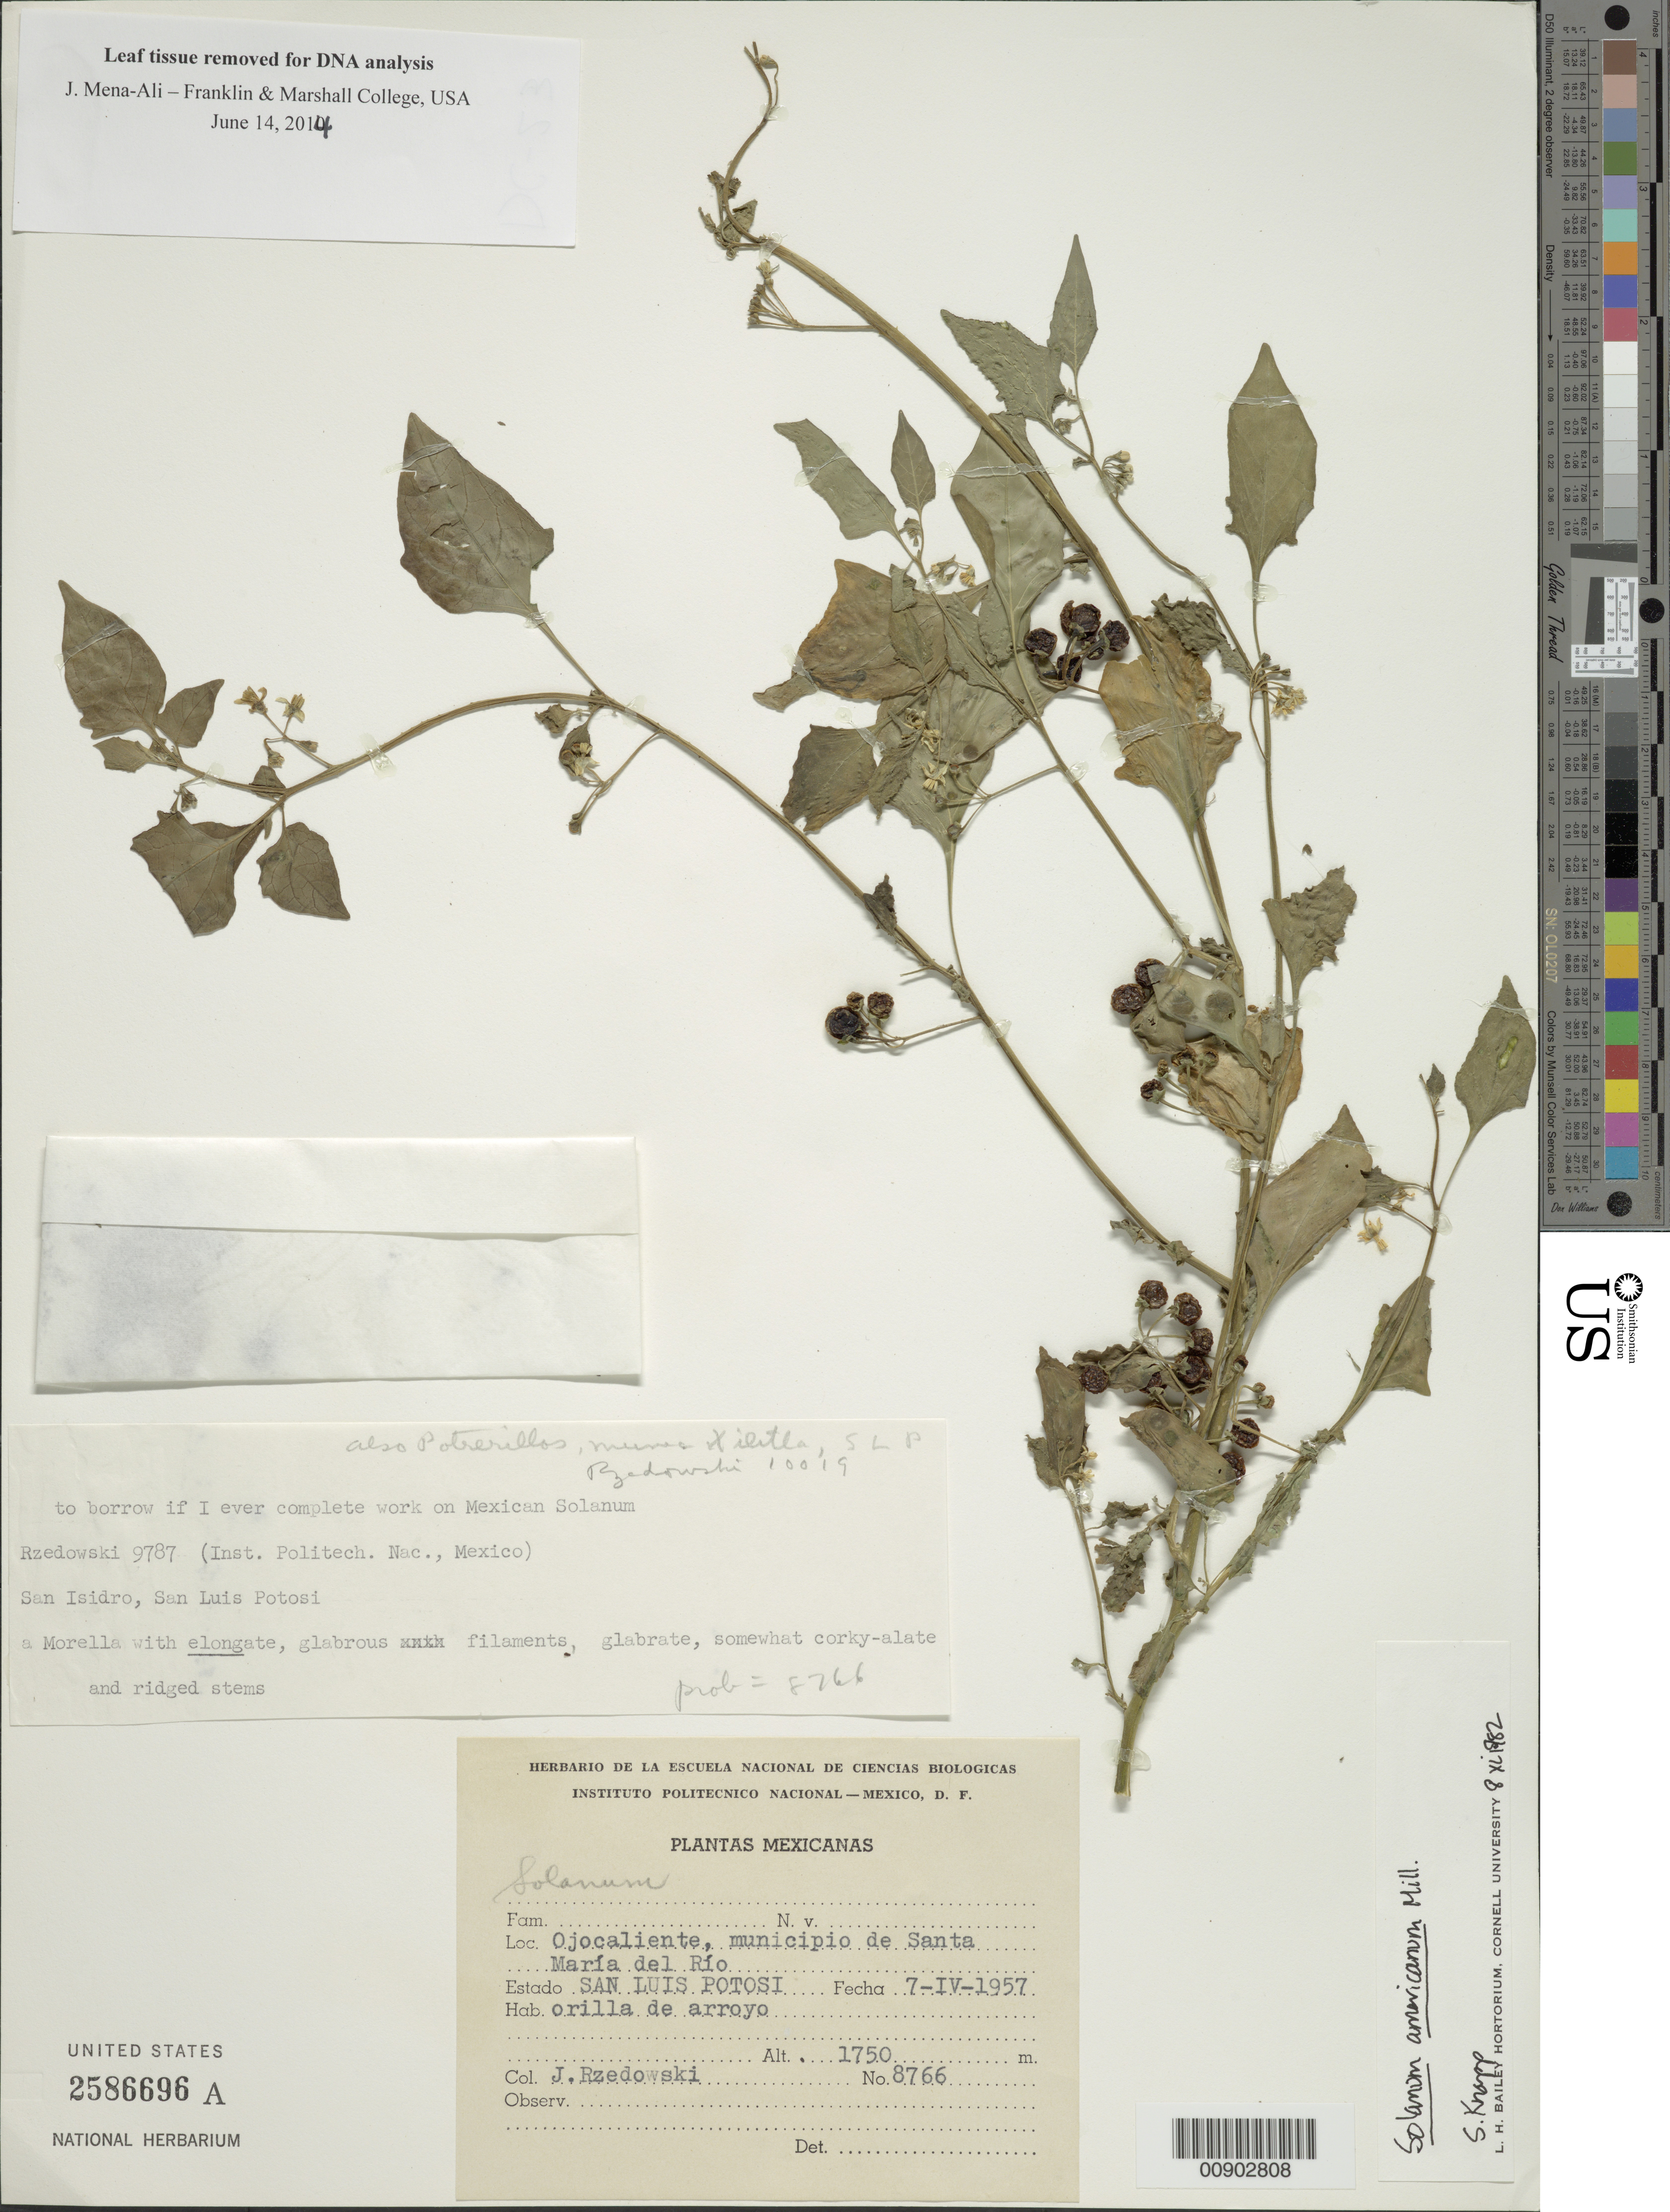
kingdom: Plantae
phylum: Tracheophyta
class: Magnoliopsida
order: Solanales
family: Solanaceae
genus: Solanum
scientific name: Solanum nigrescens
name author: M. Martens & Galeotti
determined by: Knapp, S. D.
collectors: J. Rzedowski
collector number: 8766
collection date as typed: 07 Apr 1957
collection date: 1957-04-07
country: Mexico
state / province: San Luis Potosí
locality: Ojocaliente, municipio de Santa María del Río. San Luis Potosí.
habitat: Orilla de arroyo.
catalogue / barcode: US 2586696A